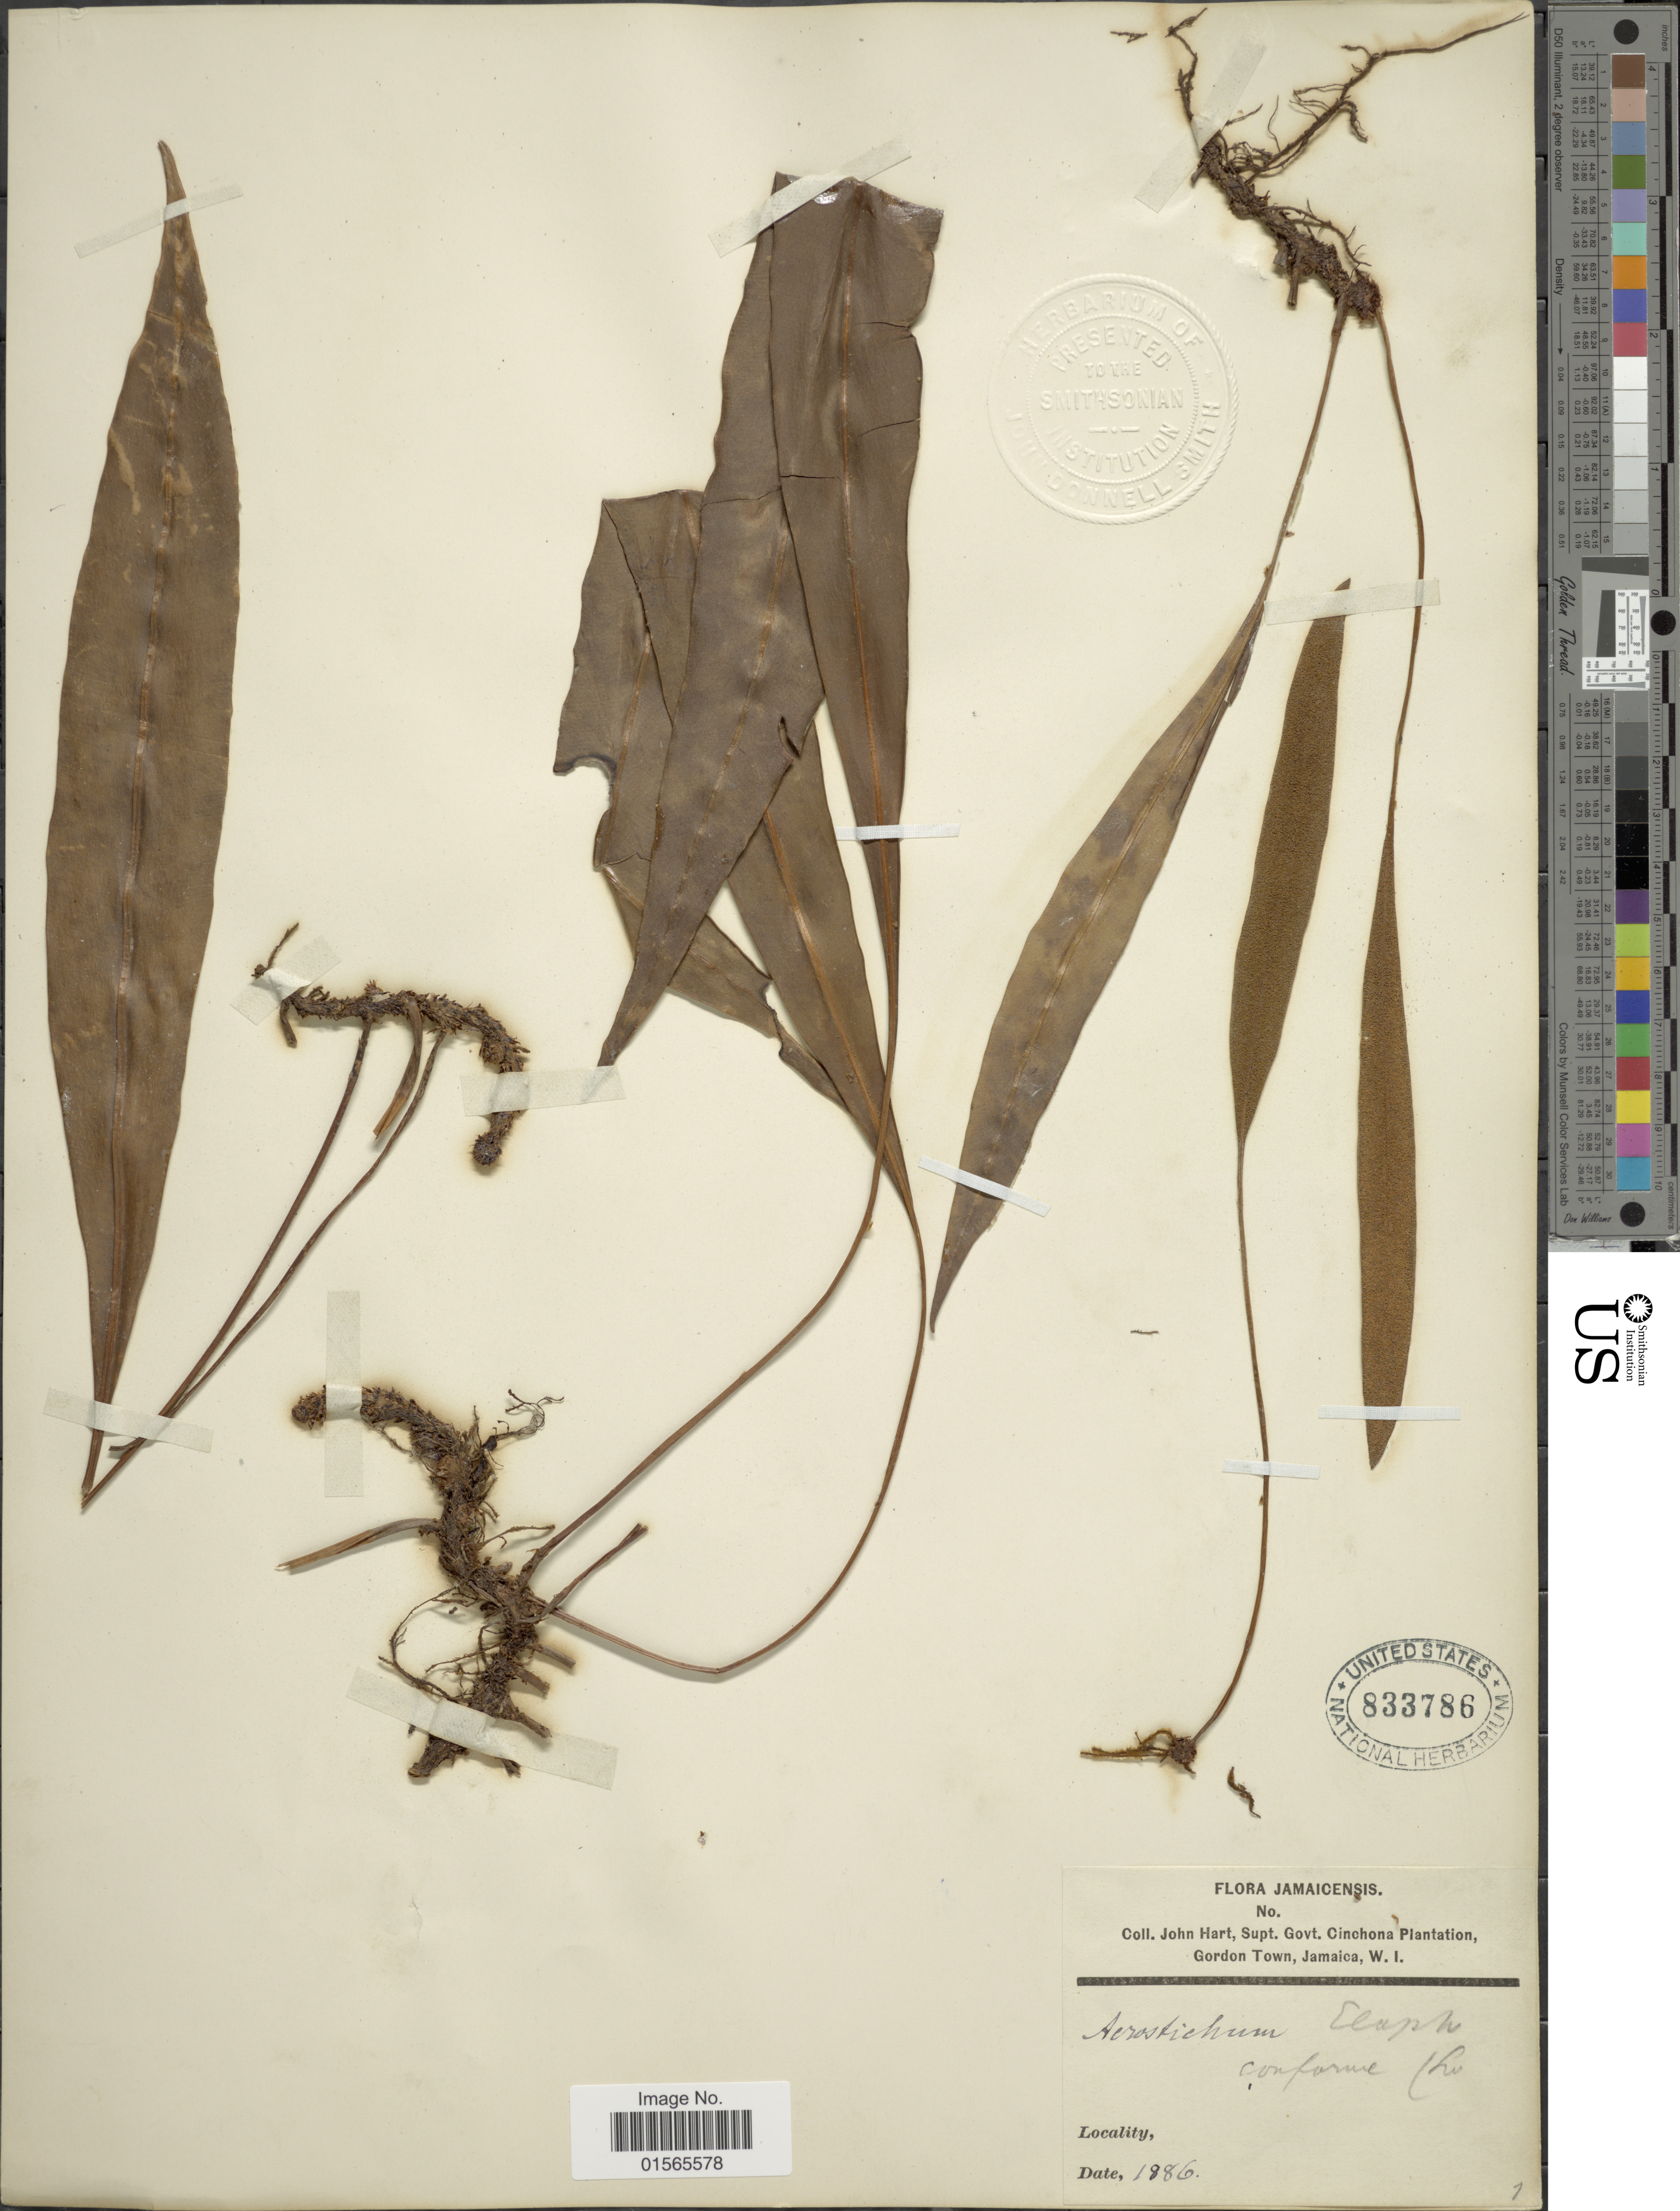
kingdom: Plantae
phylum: Tracheophyta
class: Polypodiopsida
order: Polypodiales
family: Dryopteridaceae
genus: Elaphoglossum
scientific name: Elaphoglossum inaequalifolium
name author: (Jenman) C. Chr.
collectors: J. H. Hart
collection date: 1886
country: Jamaica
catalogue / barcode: US 833786